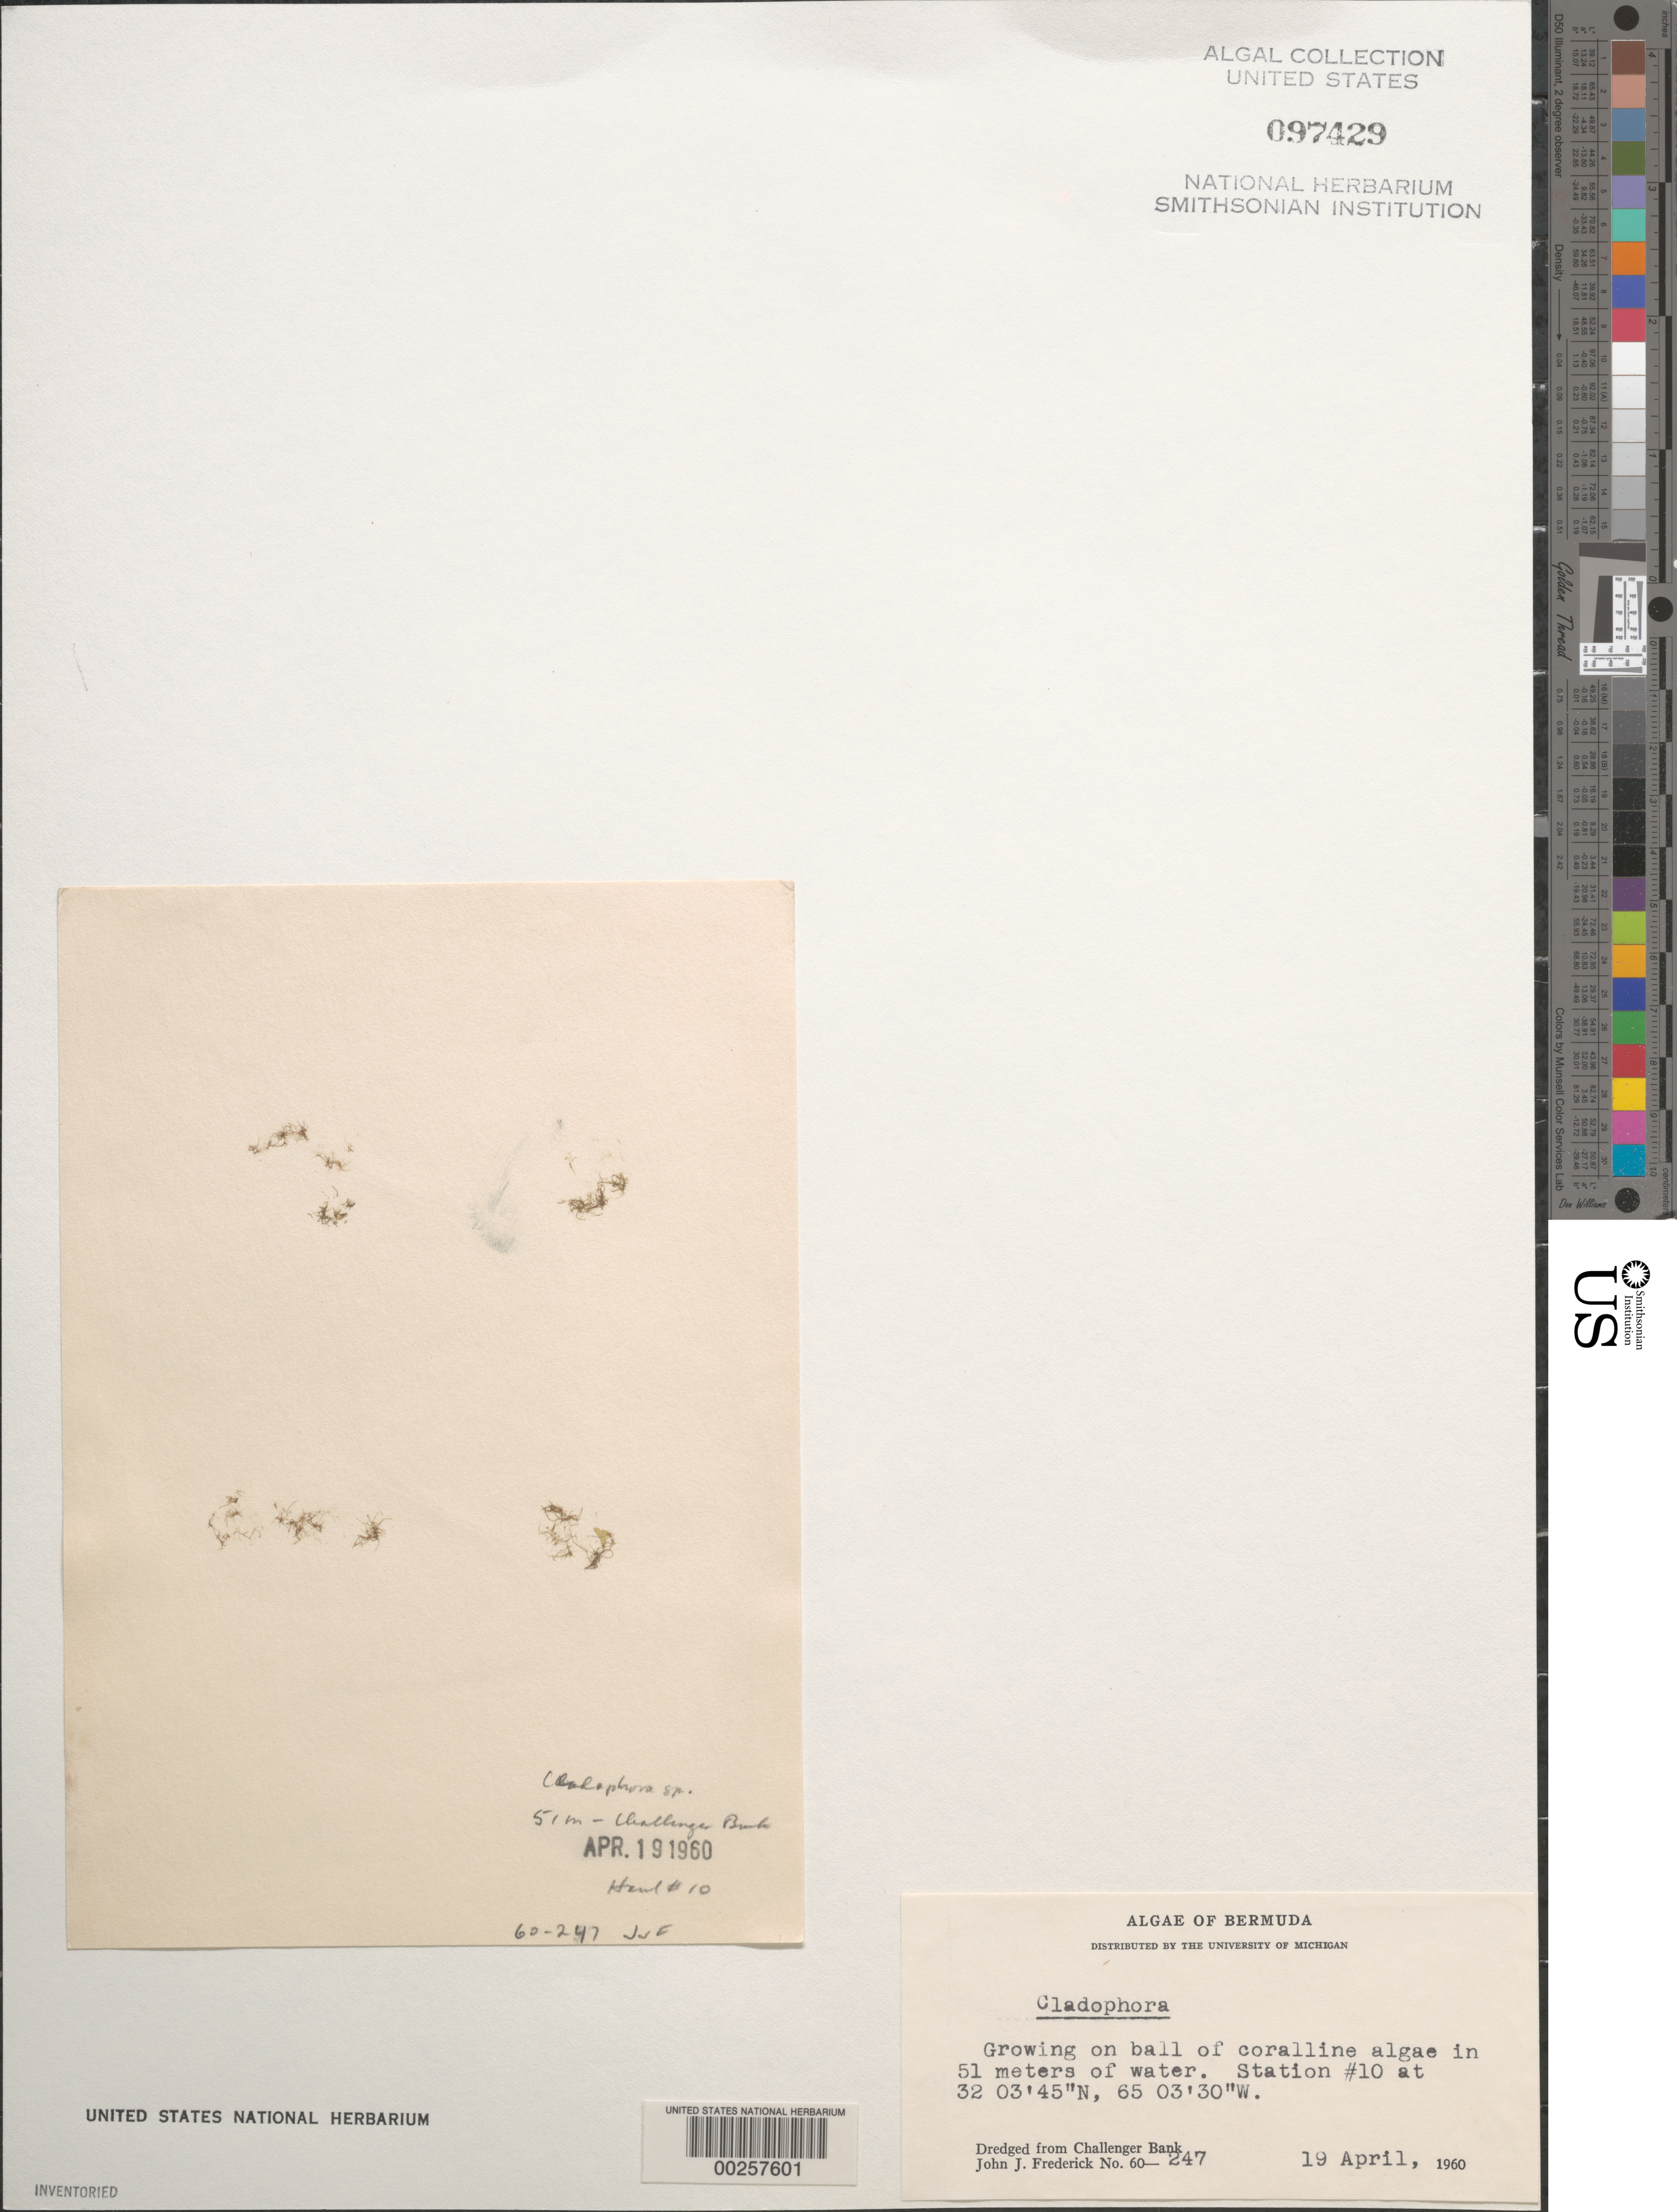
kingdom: Plantae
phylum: Chlorophyta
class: Ulvophyceae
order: Cladophorales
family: Cladophoraceae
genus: Cladophora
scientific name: Cladophora sp.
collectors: J. Frederick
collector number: JJF 60-247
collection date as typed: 19 Apr 1960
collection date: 1960-04-19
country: Bermuda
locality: Challenger Bank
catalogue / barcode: US 97429